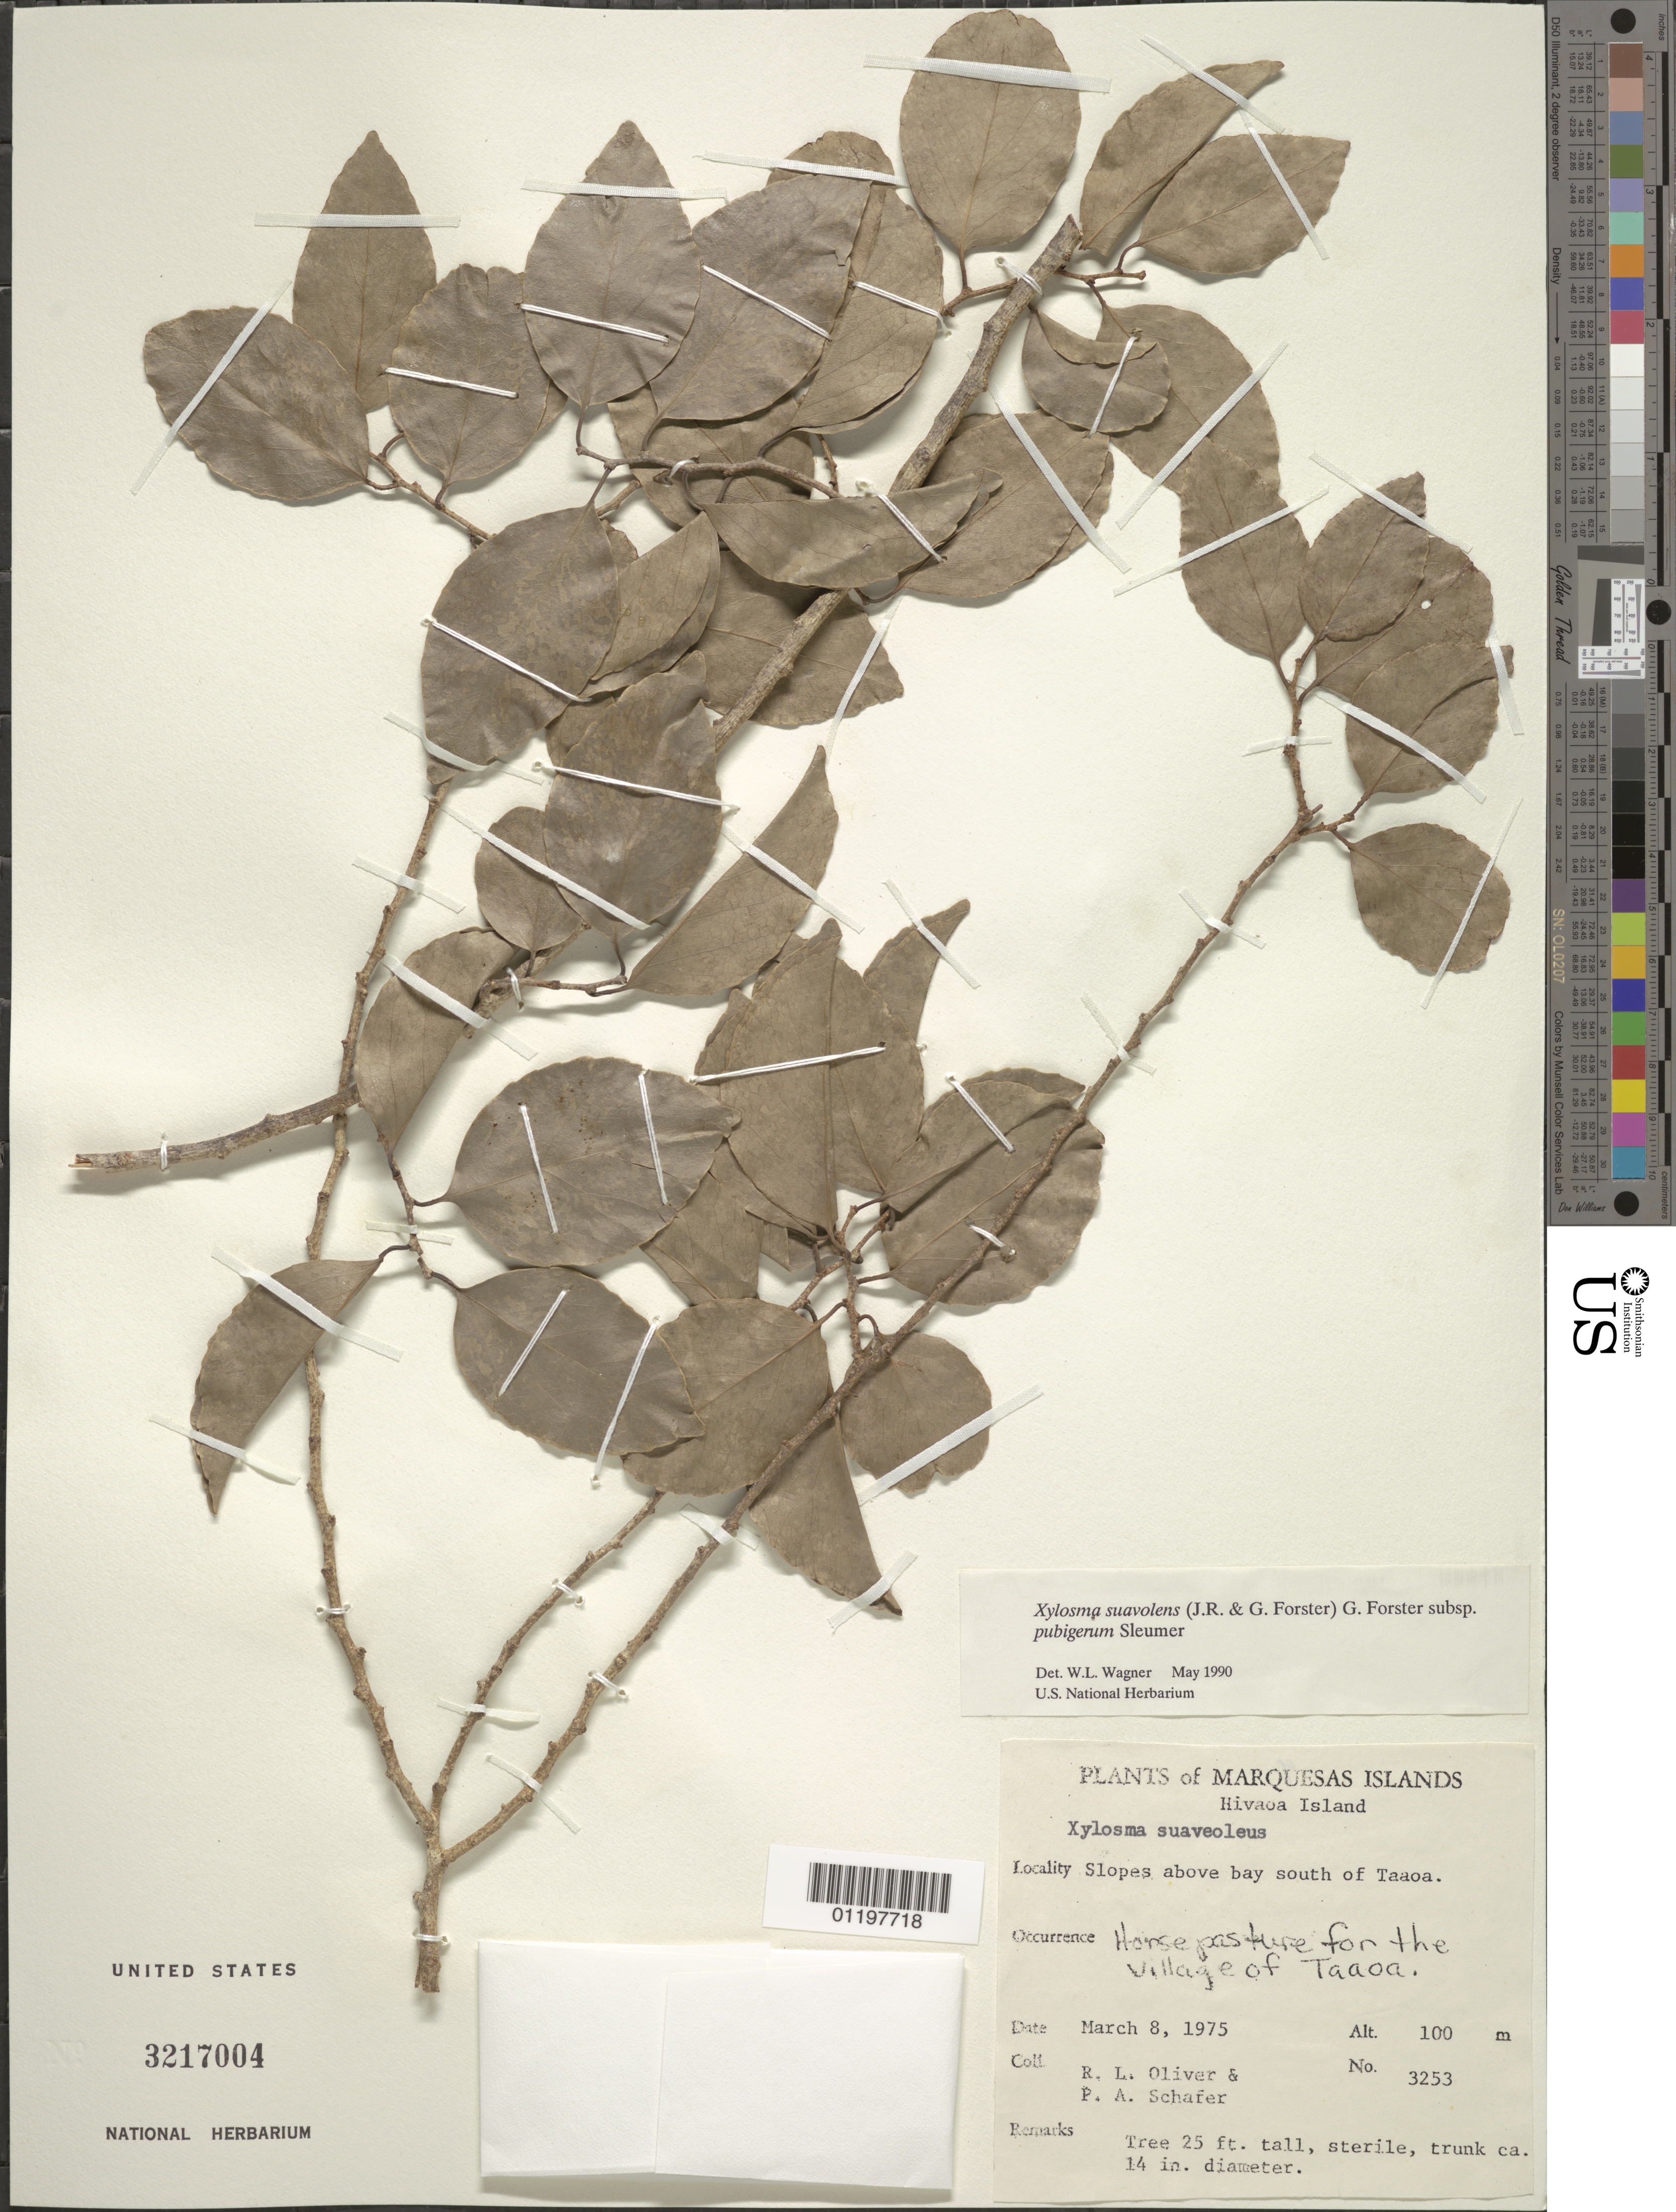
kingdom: Plantae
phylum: Tracheophyta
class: Magnoliopsida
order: Malpighiales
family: Salicaceae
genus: Xylosma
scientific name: Xylosma suaveolens subsp. pubigera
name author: Sleumer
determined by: Wagner, W. L., (BOT), Smithsonian Institution - National Museum of Natural History (UNITED STATES)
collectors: R. L. Oliver & P. A. Schäfer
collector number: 3253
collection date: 1975-03-08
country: French Polynesia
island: Hiva Oa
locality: slopes above bay S of Taaoa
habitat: Horse pasture for the village of Taaoa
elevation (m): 100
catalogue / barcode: US 3217004